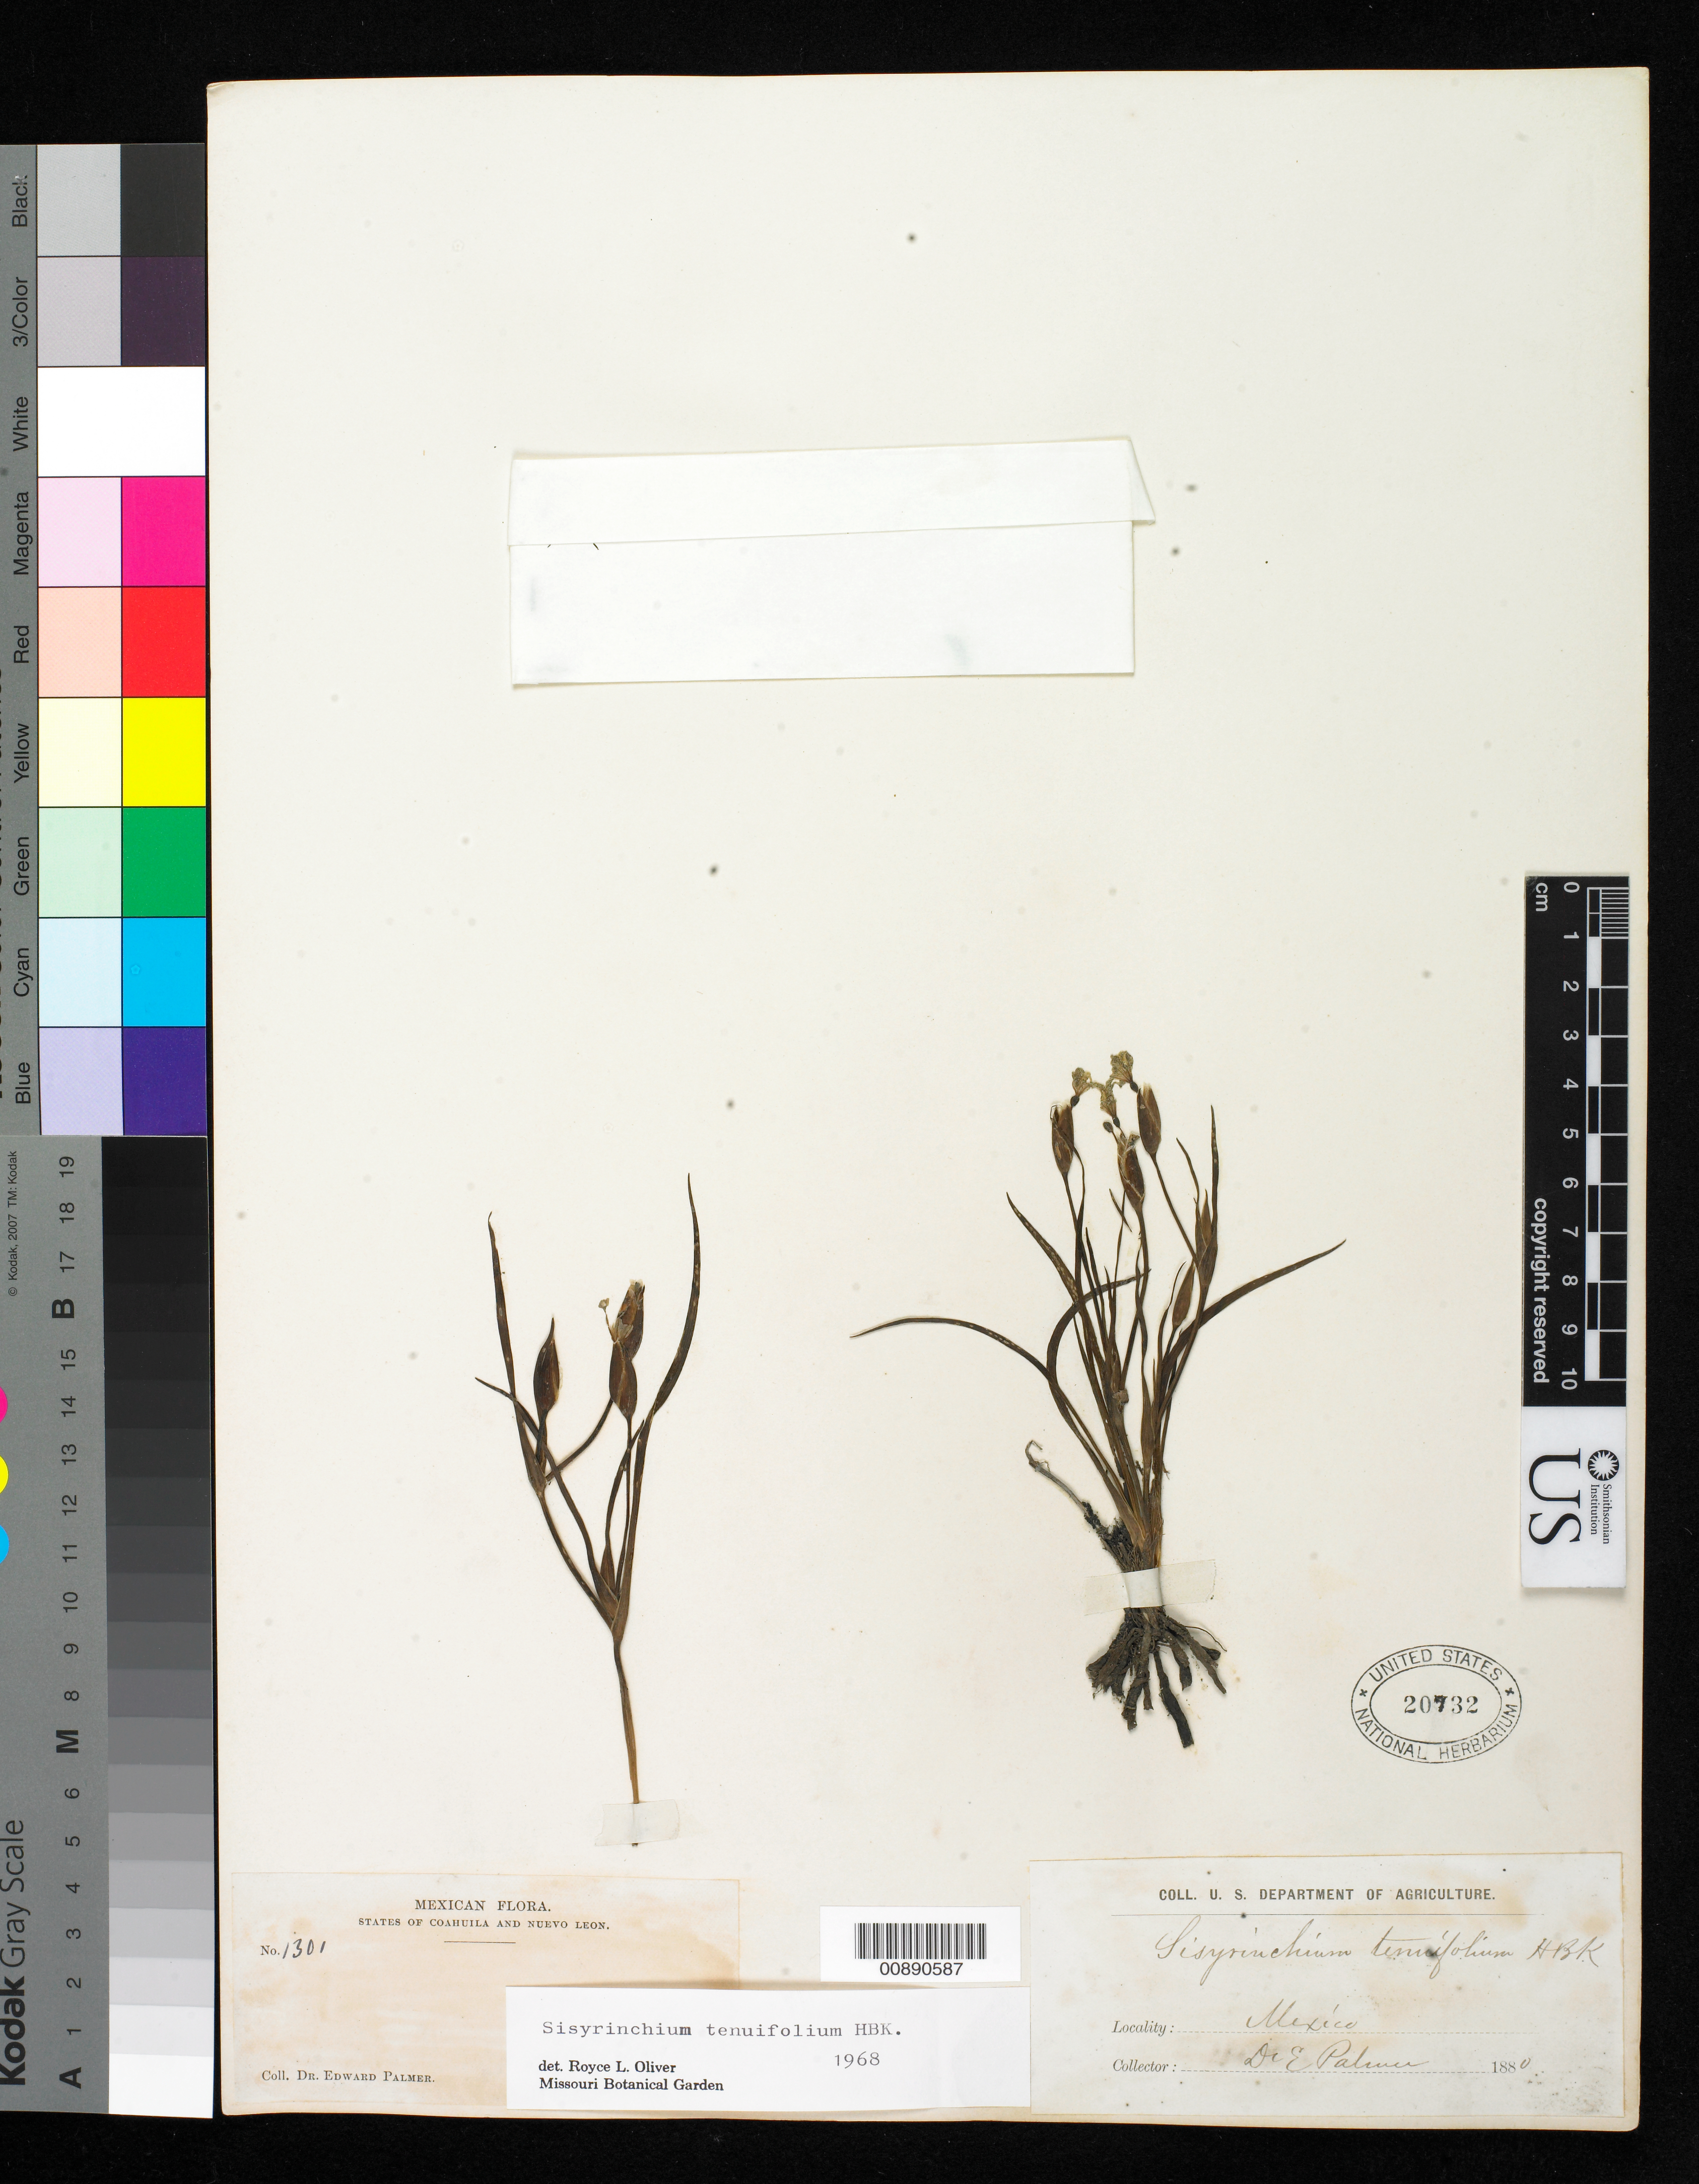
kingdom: Plantae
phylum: Tracheophyta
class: Liliopsida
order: Asparagales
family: Iridaceae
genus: Sisyrinchium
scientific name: Sisyrinchium tenuifolium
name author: Humb. & Bonpl. ex Willd.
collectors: E. Palmer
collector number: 1301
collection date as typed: Feb 1880 to -- Oct 1880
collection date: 1880-02/1880-10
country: Mexico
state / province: Coahuila / Nuevo León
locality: States of Coahuila and Nuevo León.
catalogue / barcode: US 20732